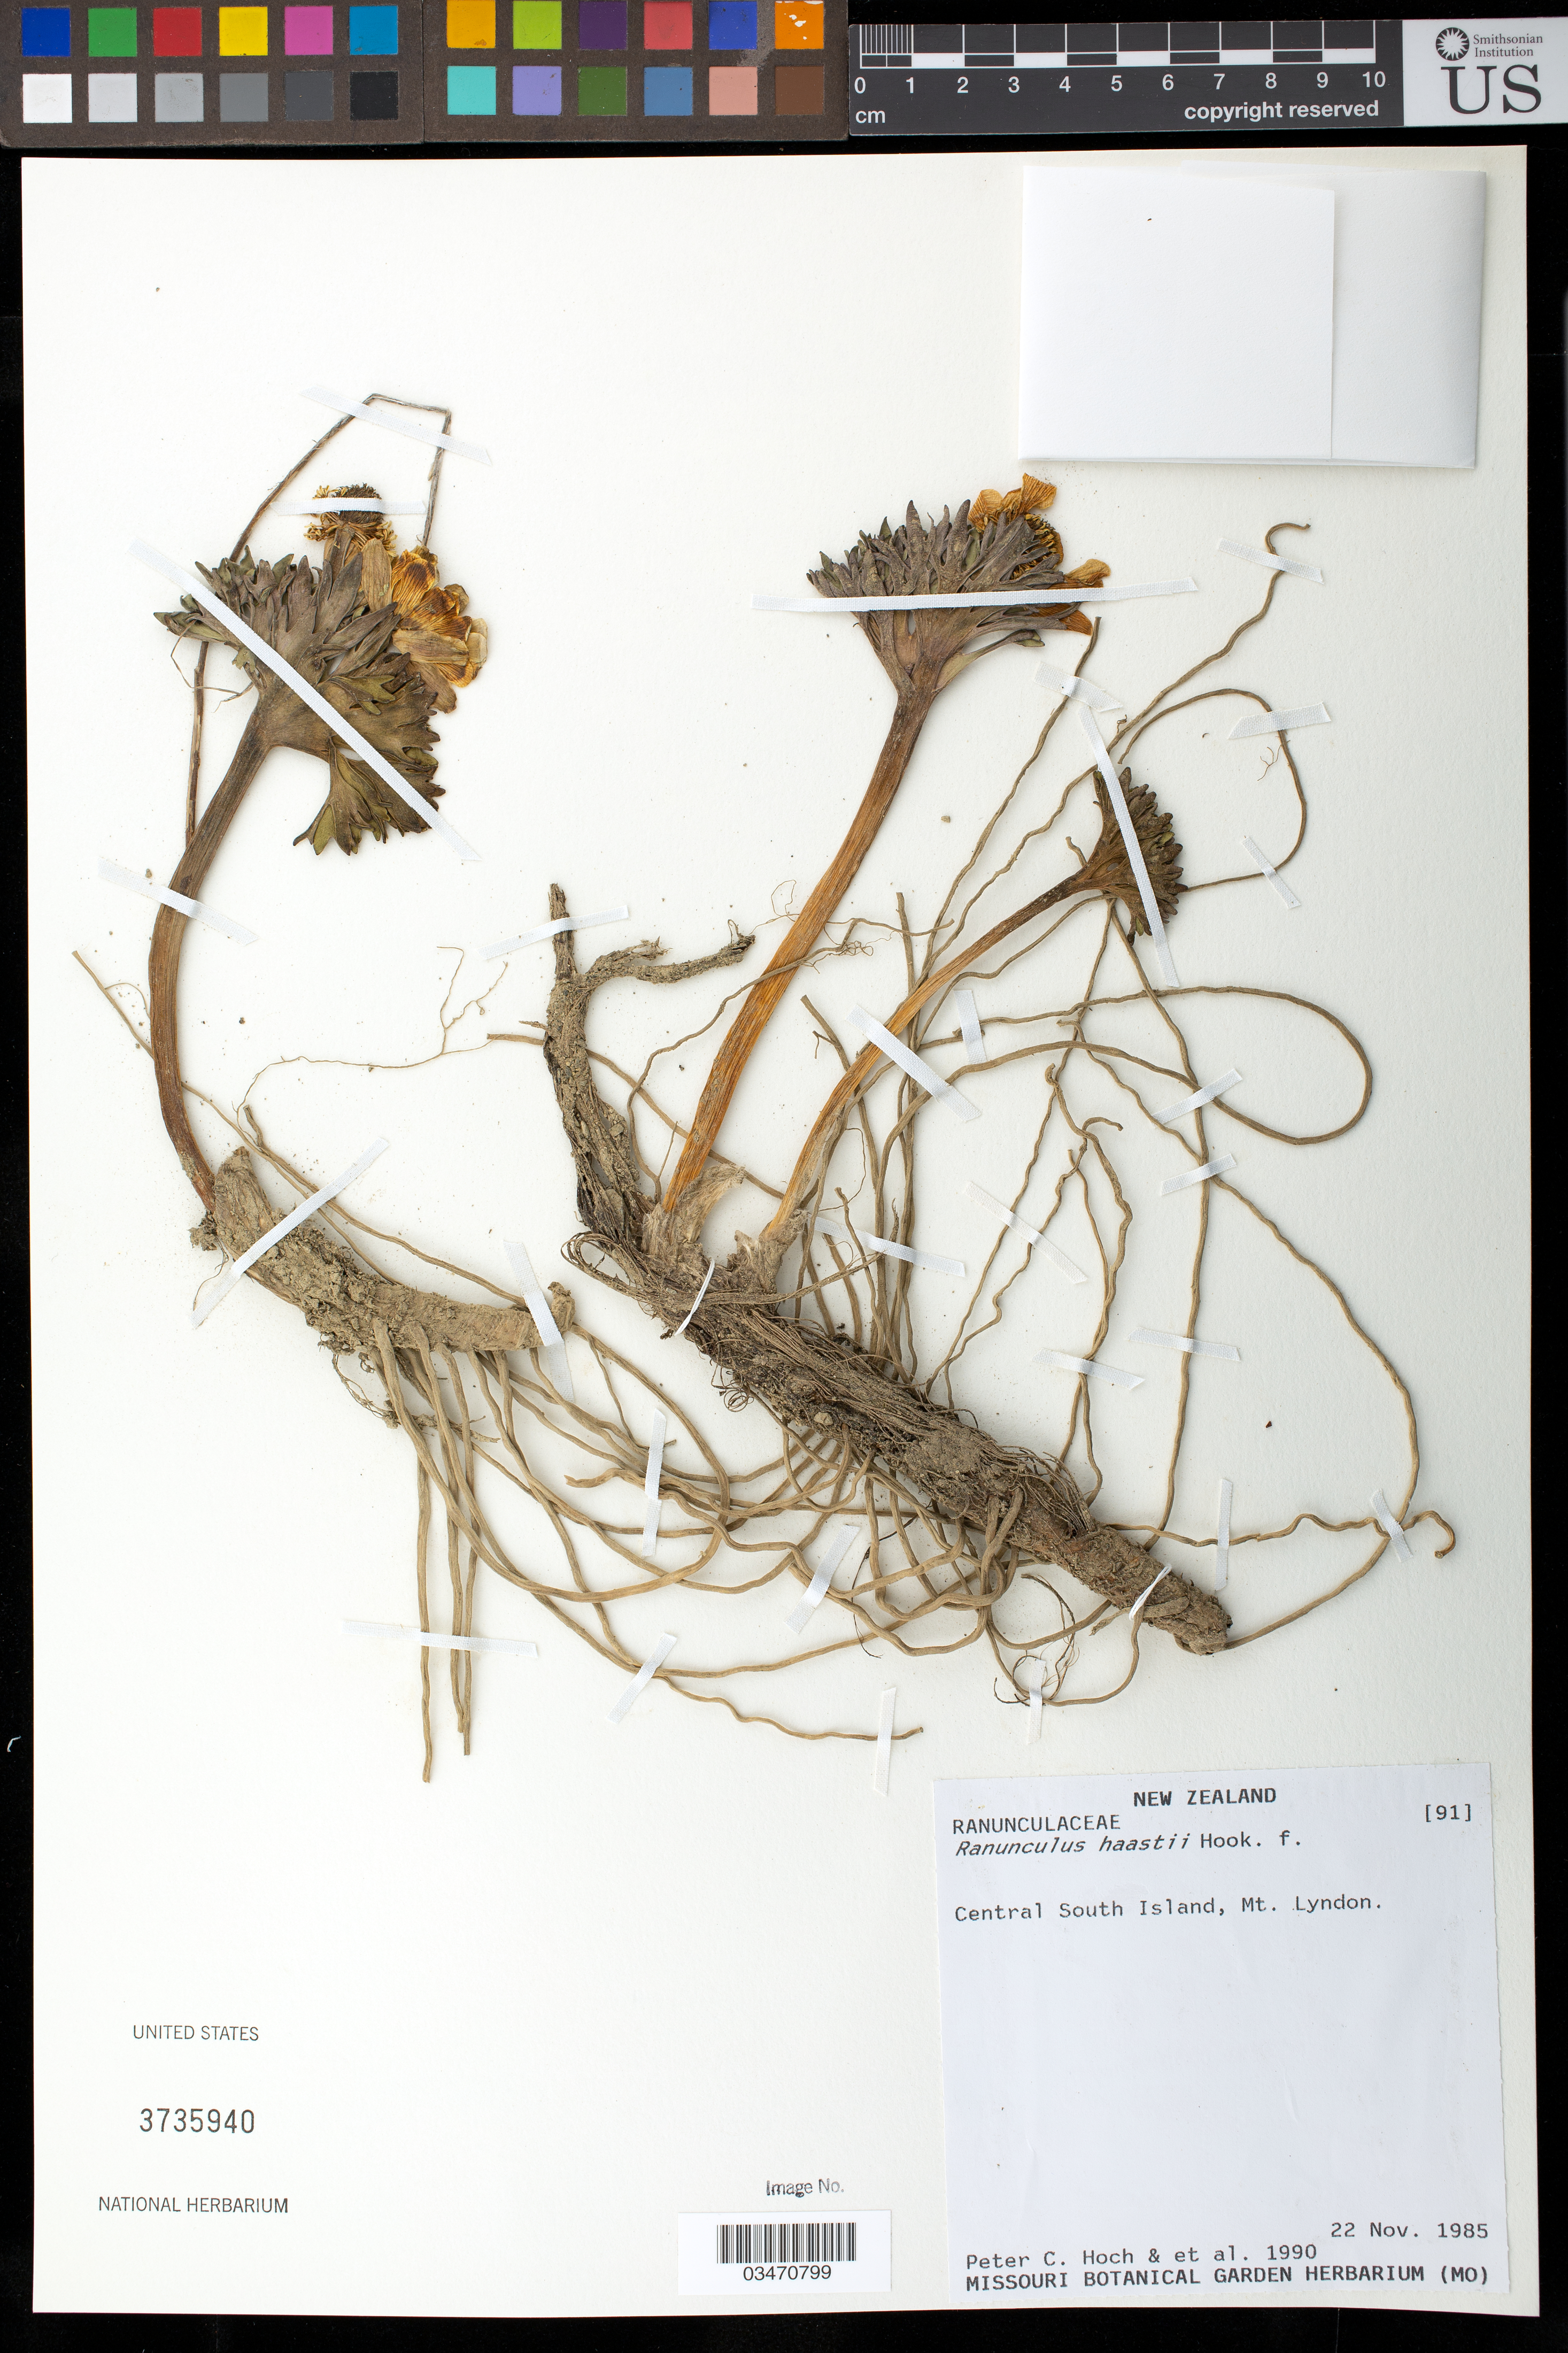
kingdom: Plantae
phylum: Tracheophyta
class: Magnoliopsida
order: Ranunculales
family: Ranunculaceae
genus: Ranunculus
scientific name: Ranunculus haastii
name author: Hook. f.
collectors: P. C. Hoch & et al.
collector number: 1990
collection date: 1985-11-22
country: New Zealand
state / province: Canterbury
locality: Central South Island, Mt. Lyndon.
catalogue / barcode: US 3735940